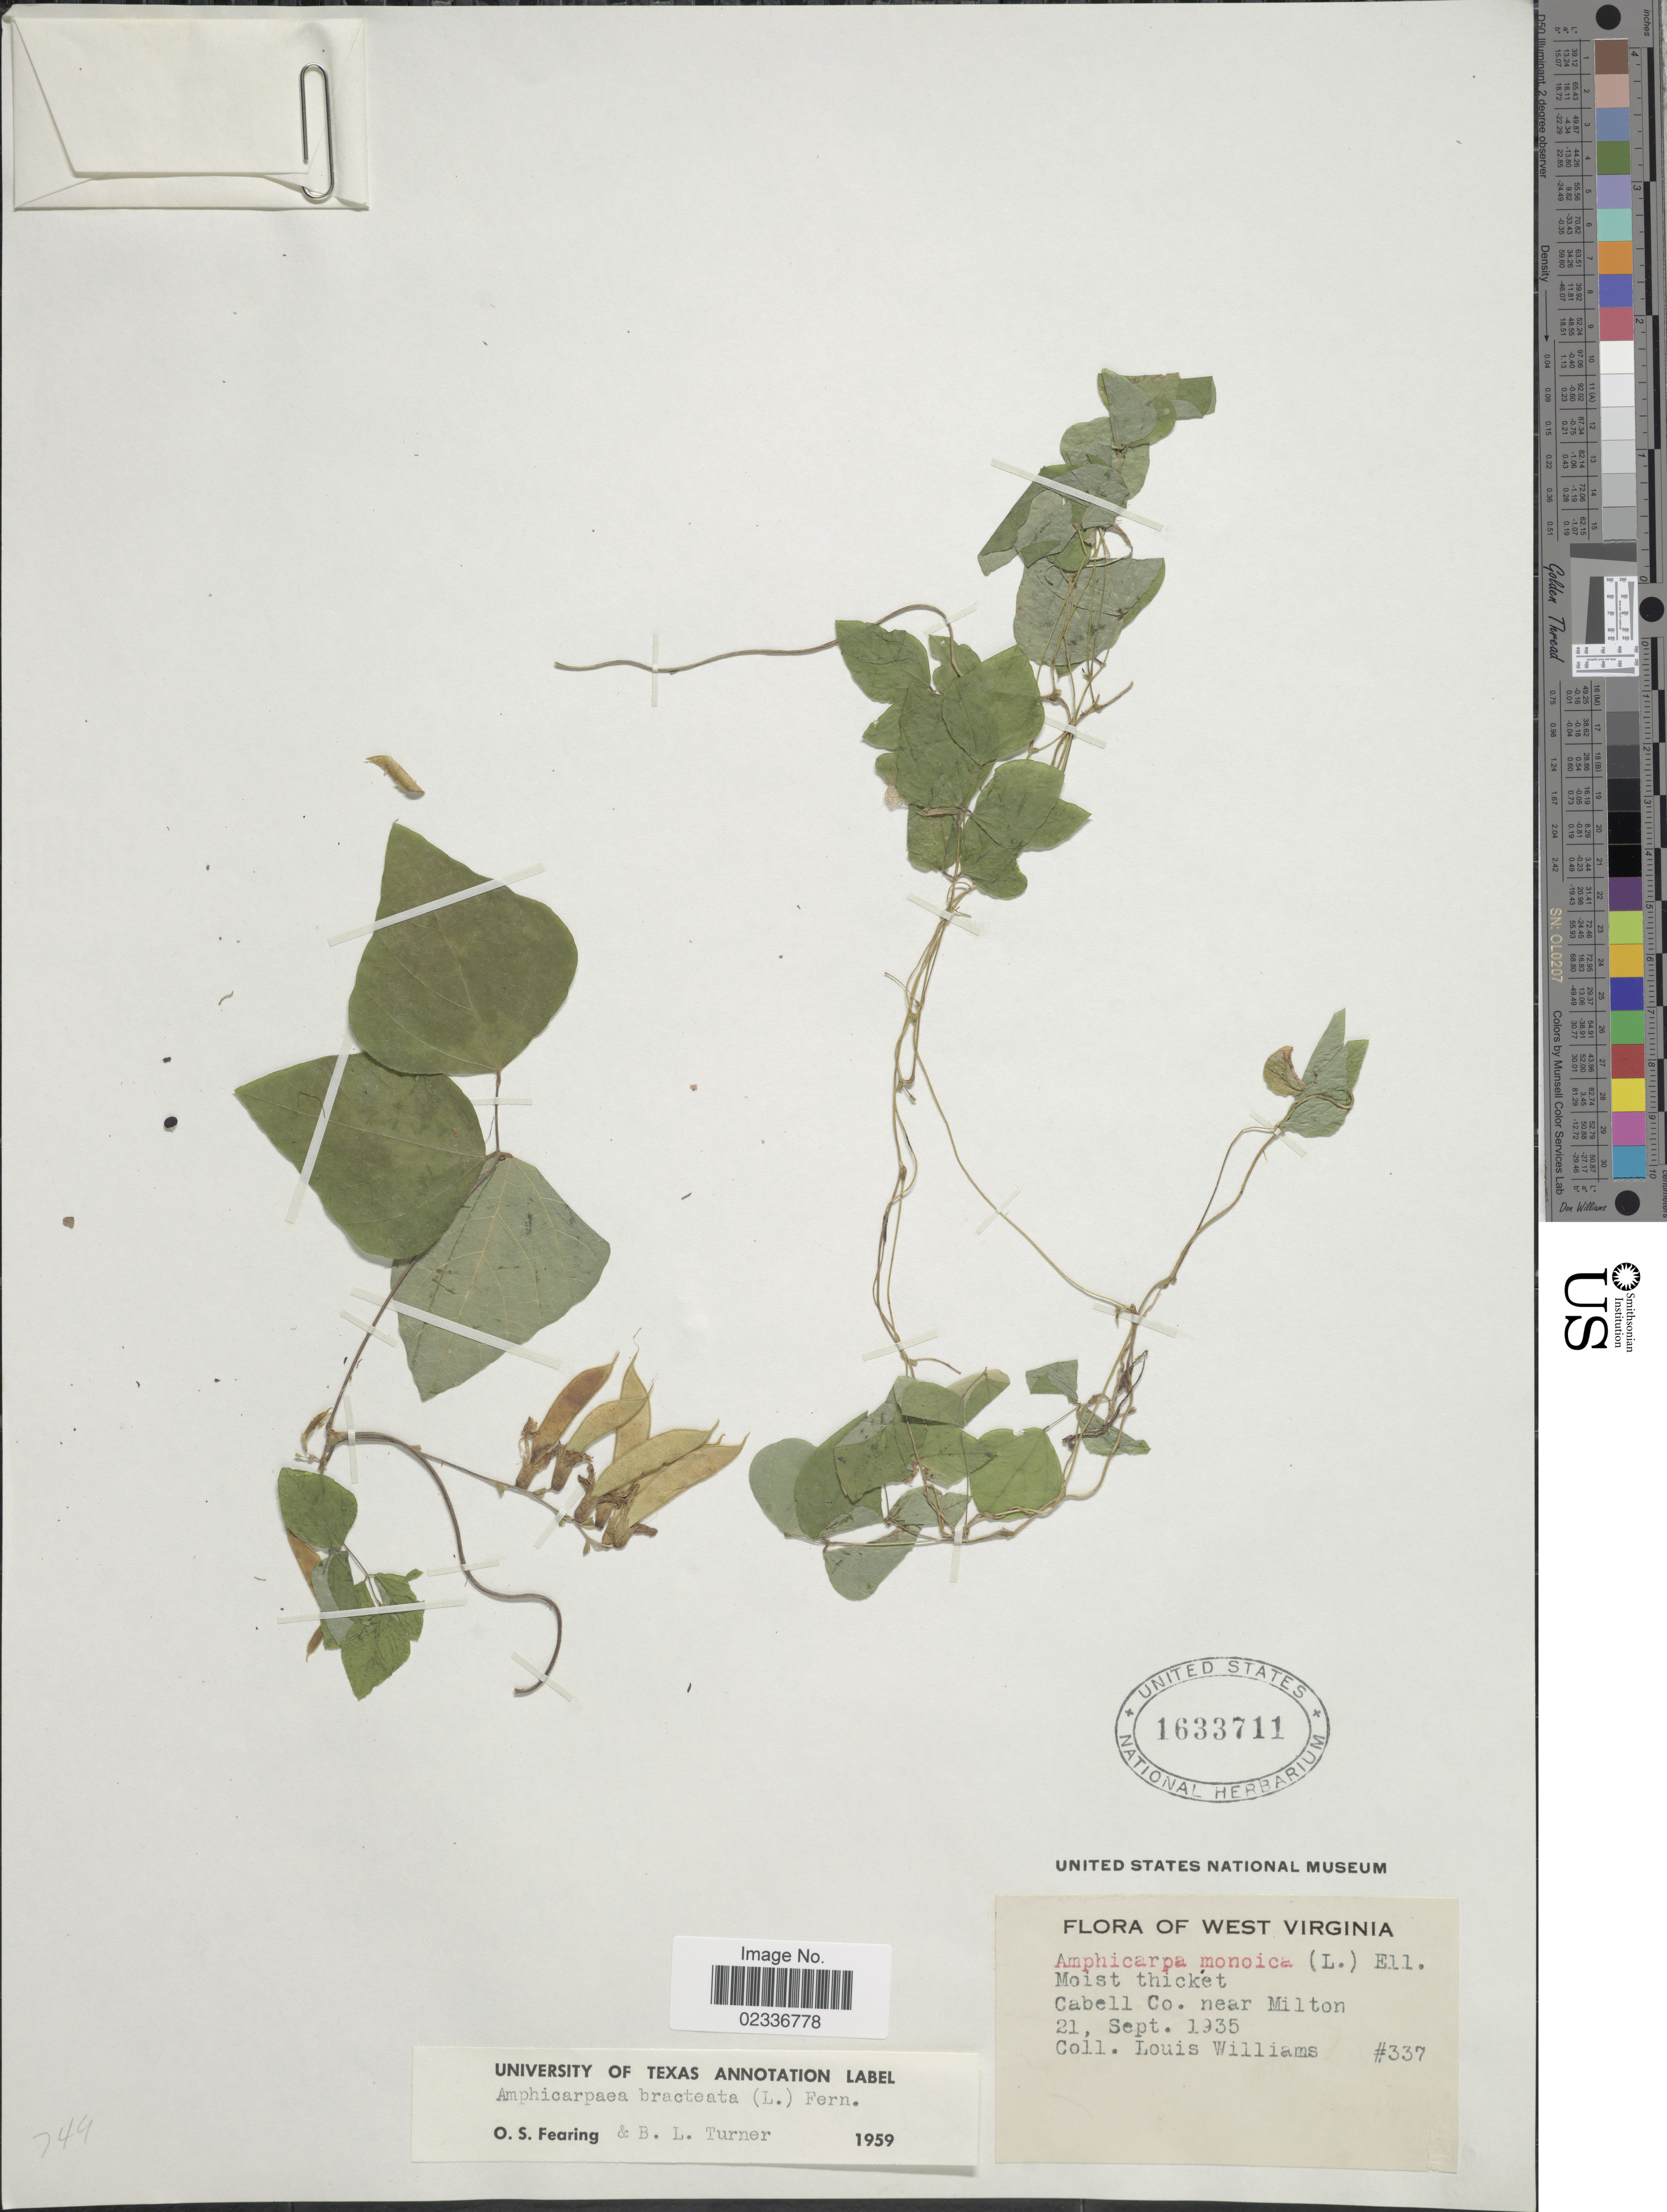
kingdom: Plantae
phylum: Tracheophyta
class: Magnoliopsida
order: Fabales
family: Fabaceae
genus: Amphicarpaea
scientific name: Amphicarpaea bracteata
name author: (L.) Fernald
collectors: L. G. Williams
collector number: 337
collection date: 1935-09-21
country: United States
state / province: West Virginia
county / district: Cabell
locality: Moist thicket, Cabell Co., near Milton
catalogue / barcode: US 1633711